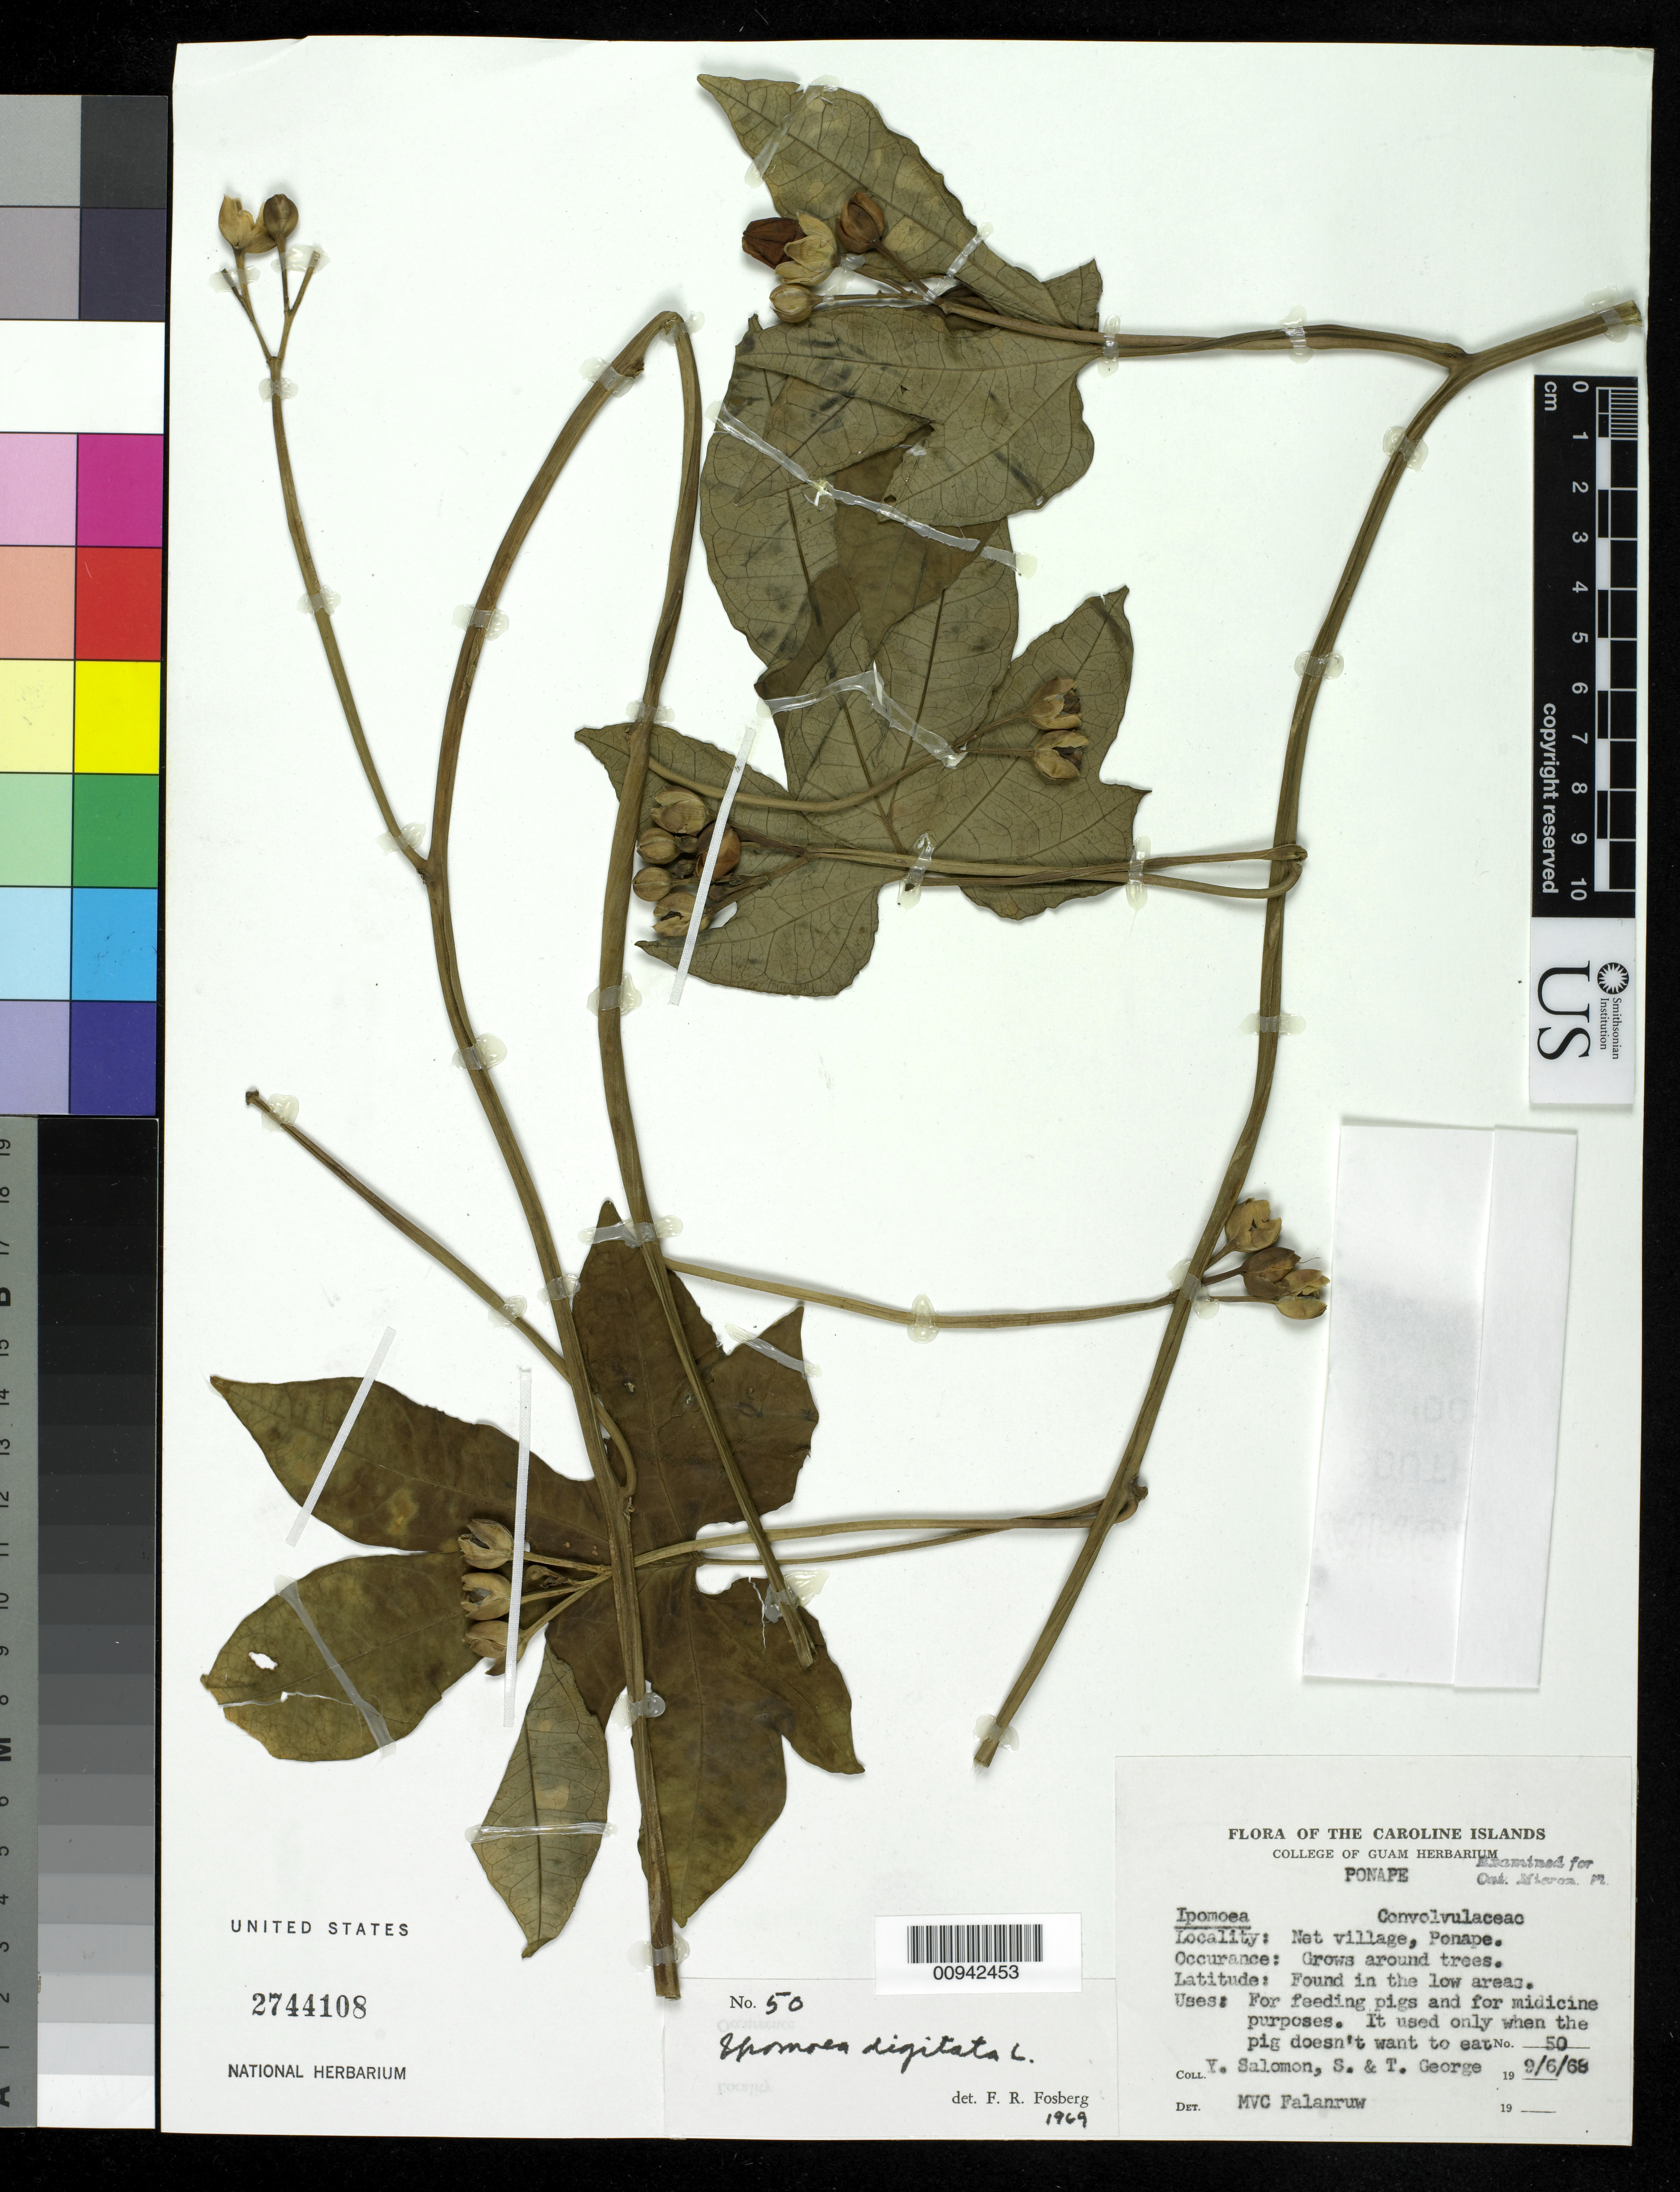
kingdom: Plantae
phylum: Tracheophyta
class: Magnoliopsida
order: Solanales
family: Convolvulaceae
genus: Ipomoea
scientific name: Ipomoea mauritiana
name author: Jacq.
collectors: Y. Salomon, S. George & T. George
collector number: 50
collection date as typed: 09 Jun 1968 or 06 Sep 1968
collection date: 1968-06-09 or 1968-09-06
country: Micronesia, Federated States of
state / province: Pohnpei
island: Pohnpei [Ponape]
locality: Net village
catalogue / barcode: US 2744108